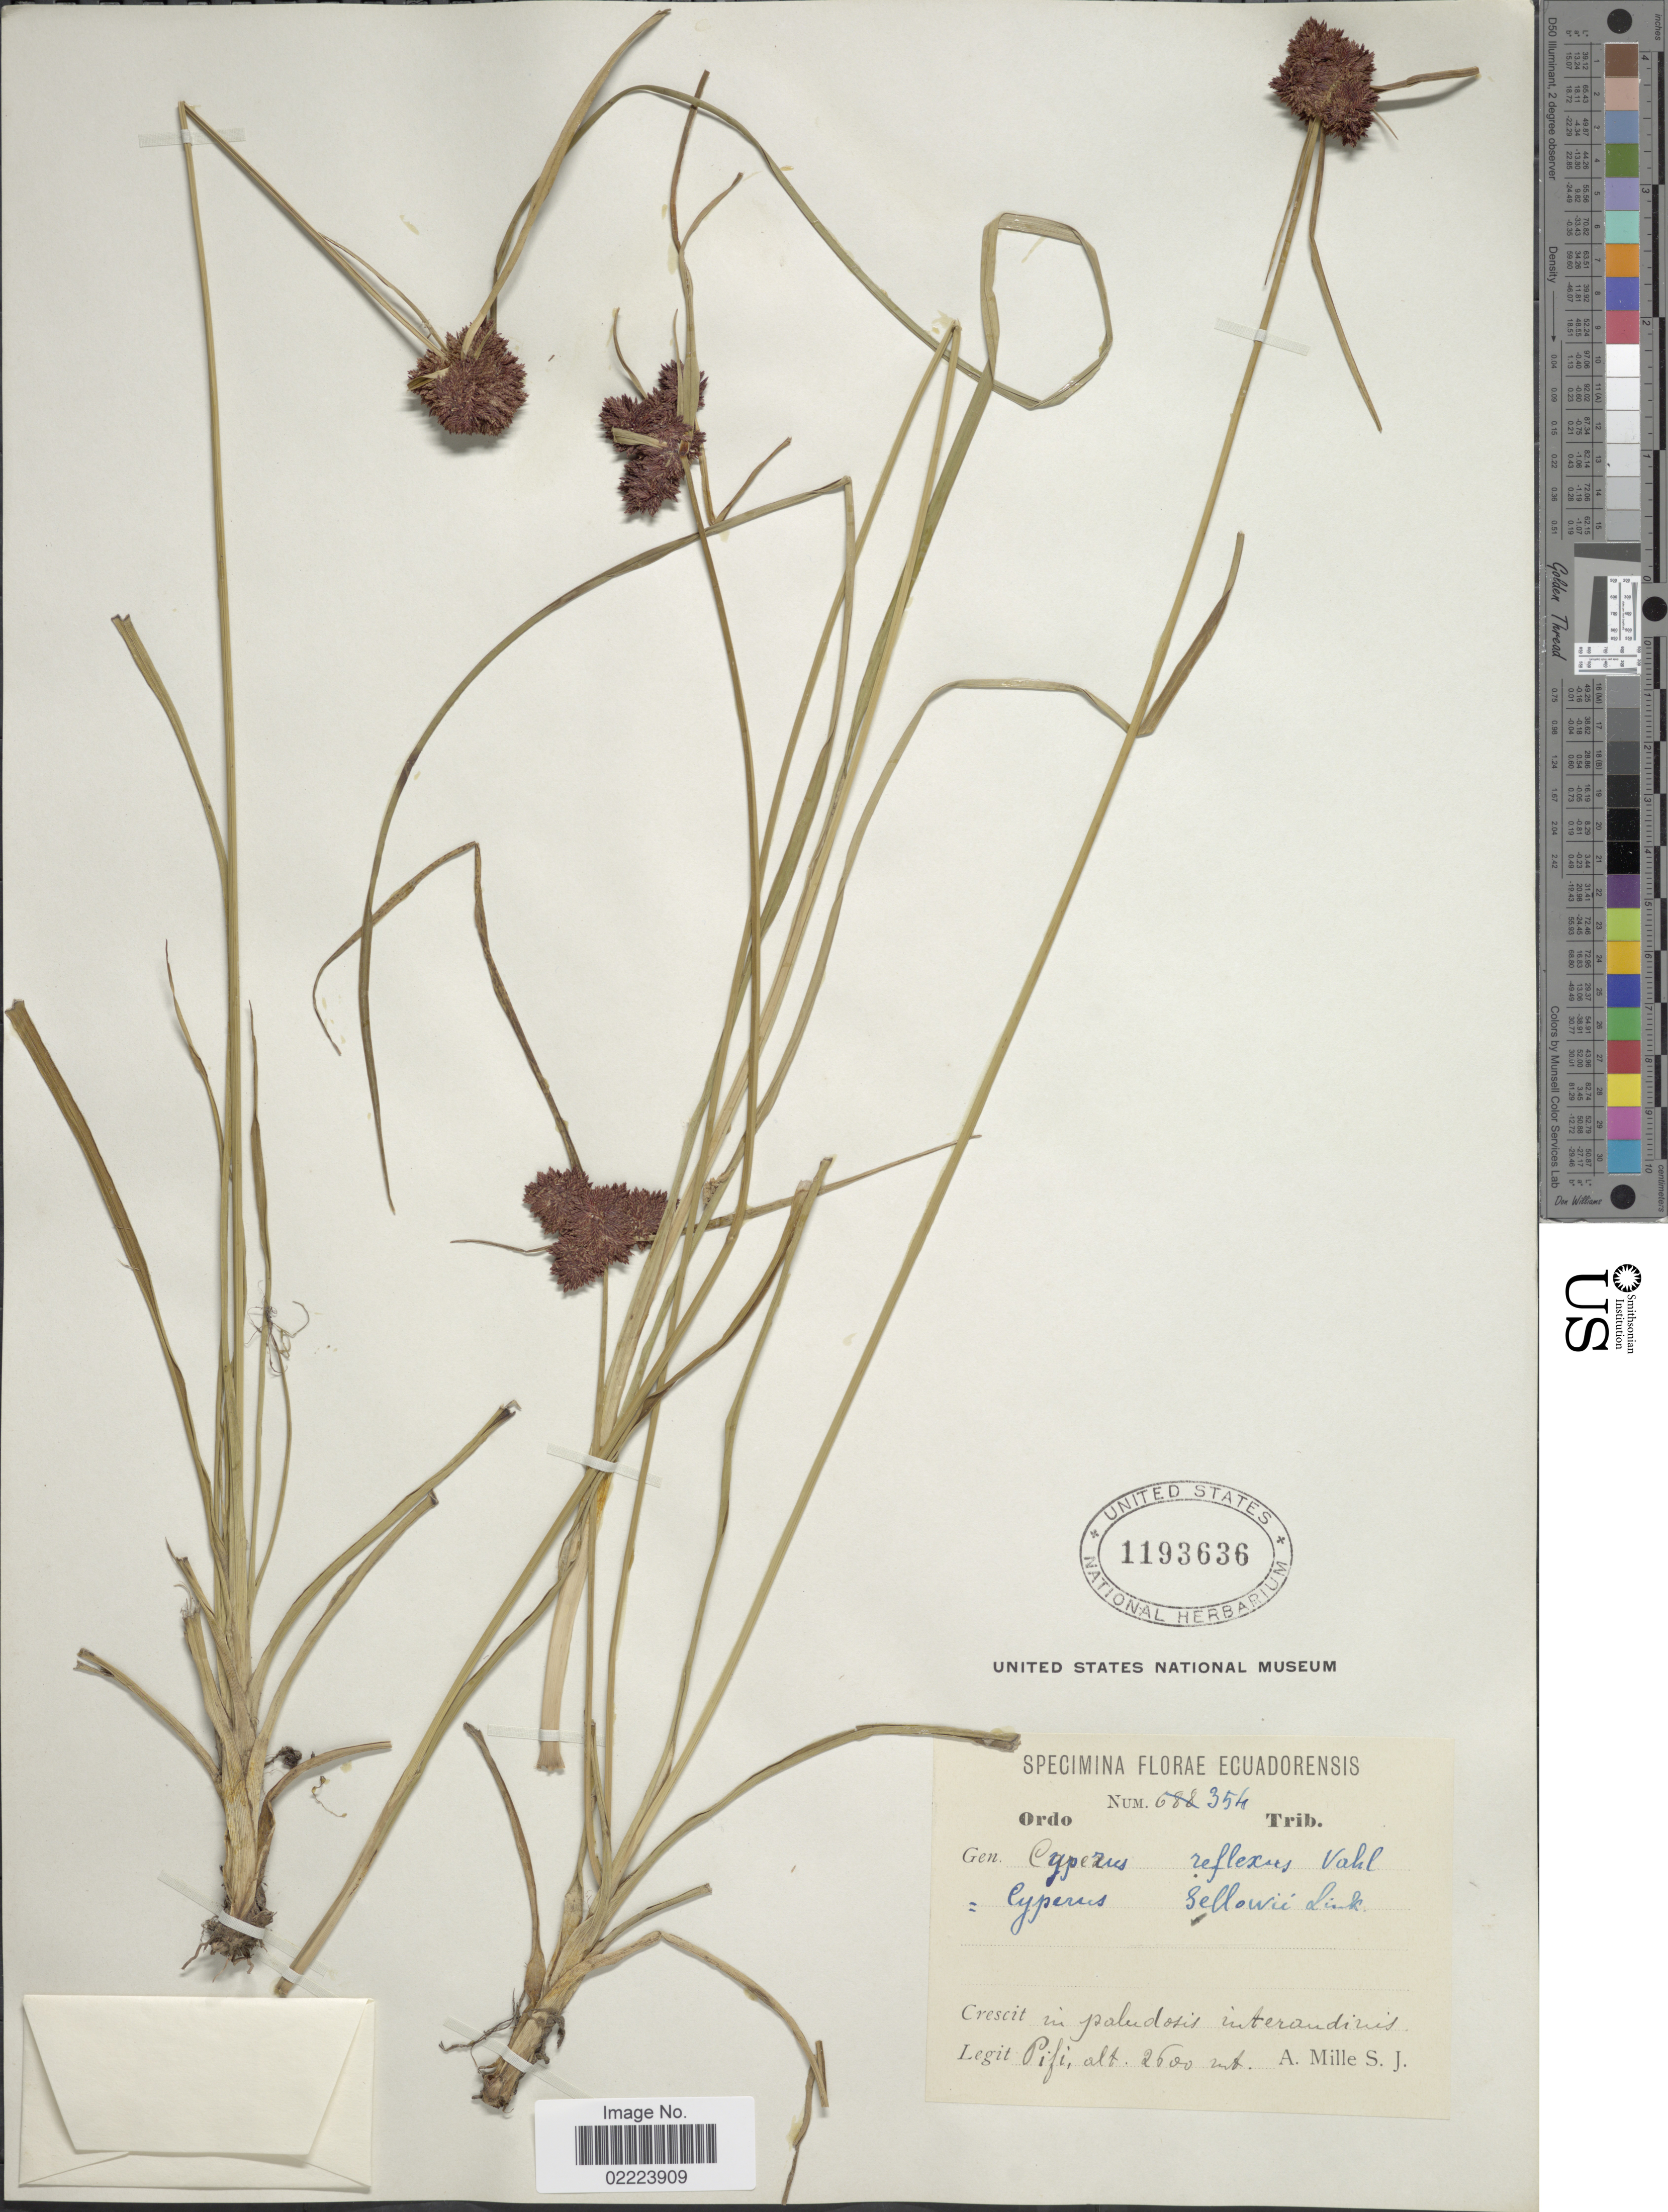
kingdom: Plantae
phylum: Tracheophyta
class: Liliopsida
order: Poales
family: Cyperaceae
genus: Cyperus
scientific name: Cyperus reflexus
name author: Vahl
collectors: A. Mille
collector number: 354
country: Ecuador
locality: In paludosis interandiries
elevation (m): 2600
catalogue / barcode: US 1193636